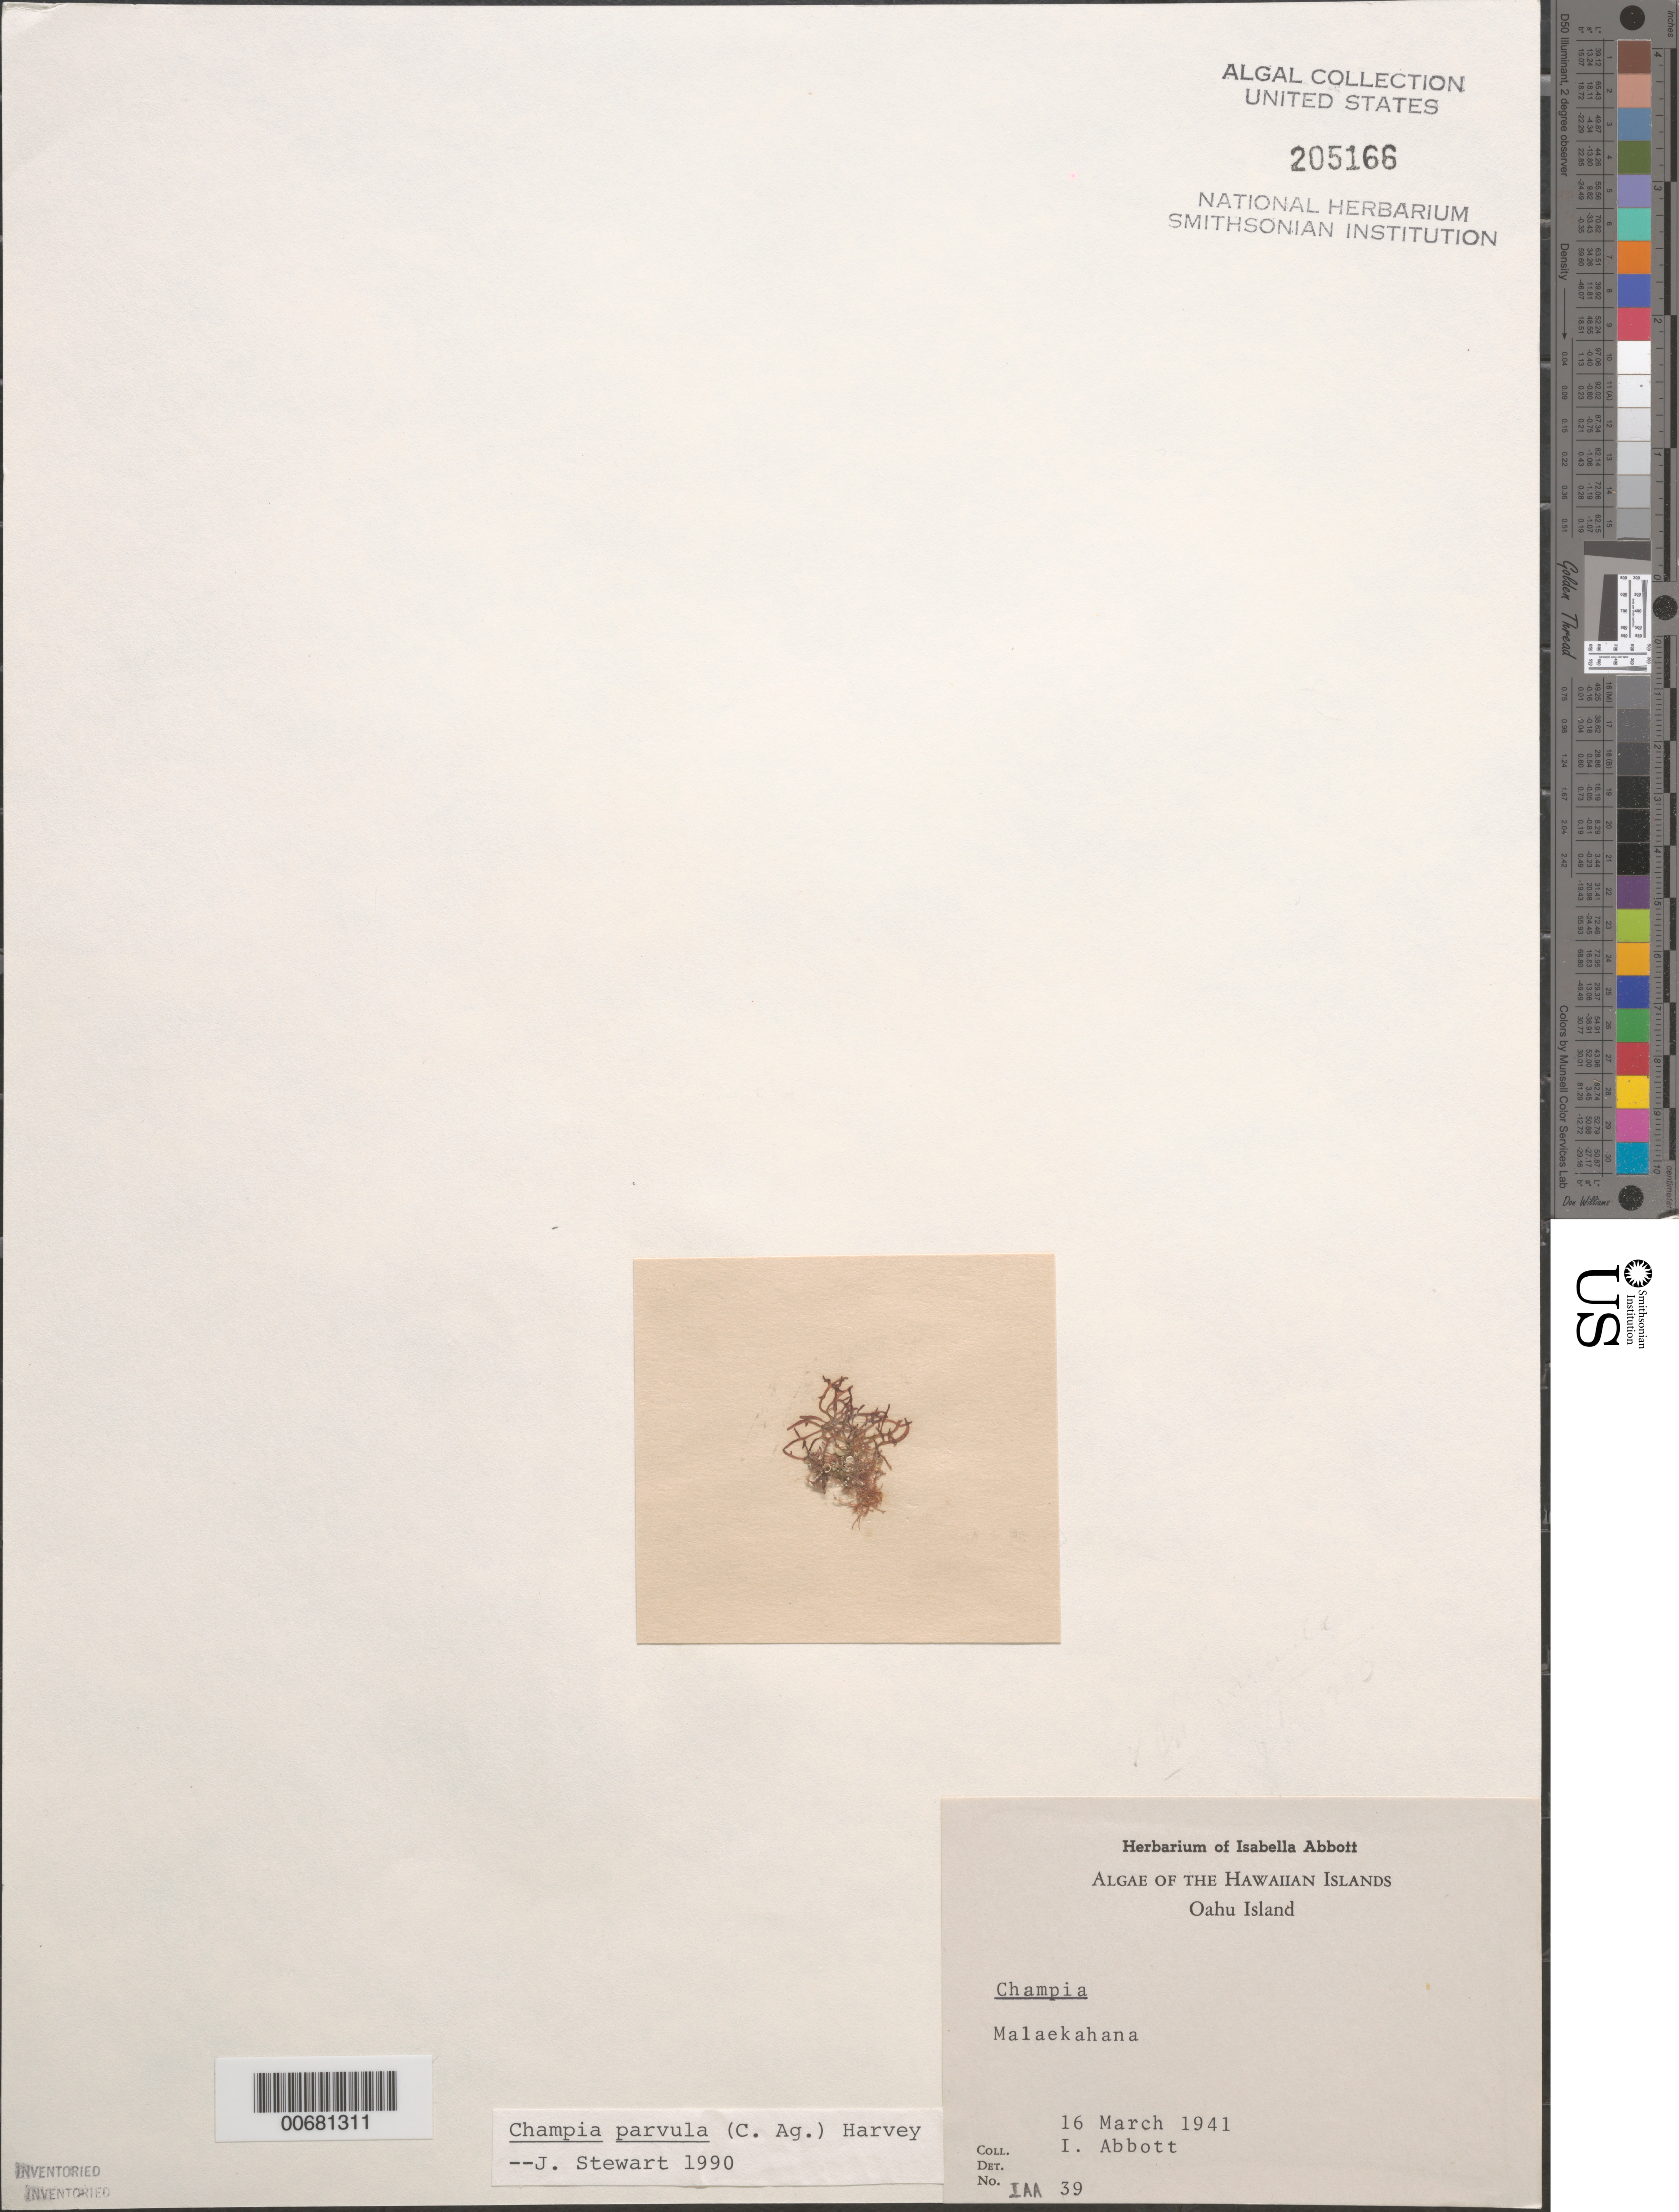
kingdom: Plantae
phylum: Rhodophyta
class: Florideophyceae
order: Rhodymeniales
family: Champiaceae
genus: Champia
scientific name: Champia parvula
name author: (C. Agardh) Harv.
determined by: Stewart, Joan G.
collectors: I. A. Abbott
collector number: IAA 39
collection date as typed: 16 Mar 1941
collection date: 1941-03-16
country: United States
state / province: Hawaii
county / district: Honolulu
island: Oahu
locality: Malaekahana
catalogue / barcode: US 205166